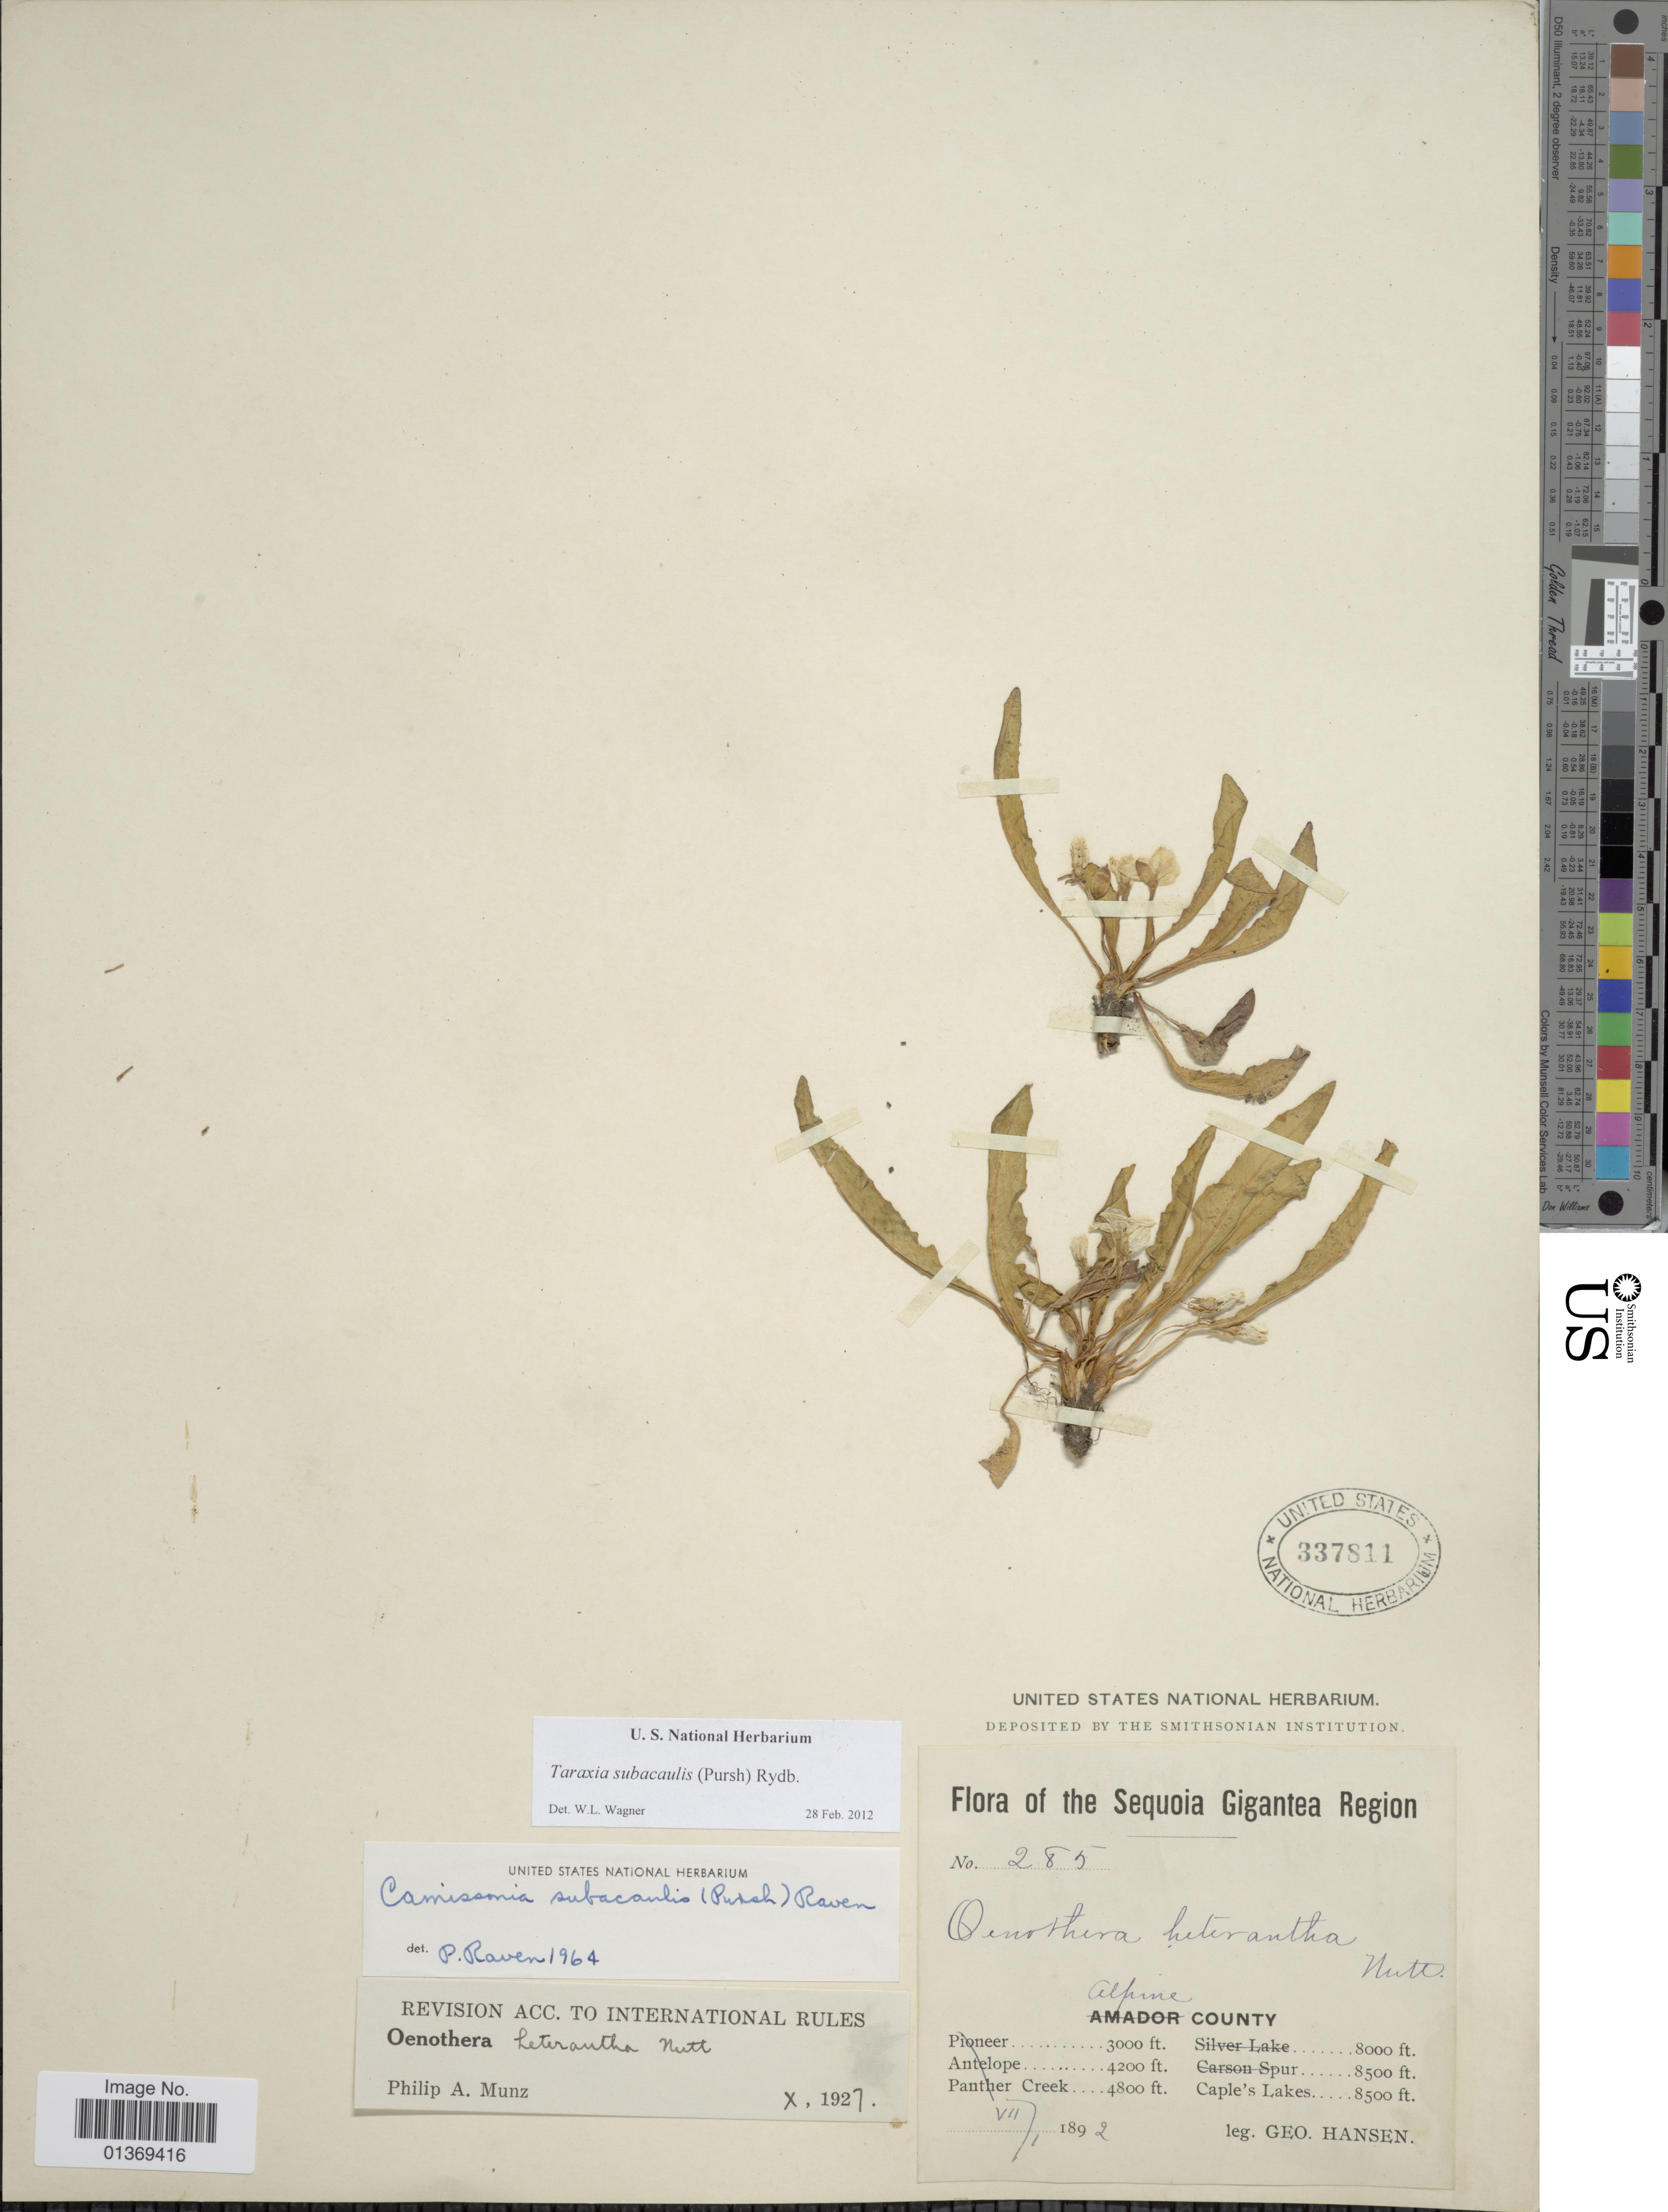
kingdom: Plantae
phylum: Tracheophyta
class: Magnoliopsida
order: Myrtales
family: Onagraceae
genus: Taraxia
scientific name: Taraxia subacaulis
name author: (Pursh) Rydb.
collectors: G. Hansen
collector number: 285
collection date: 1892-07-01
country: United States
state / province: California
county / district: Alpine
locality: Sequoia Gigantea Region, Alpine County, Caple's Lakes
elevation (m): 2591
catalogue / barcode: US 337811